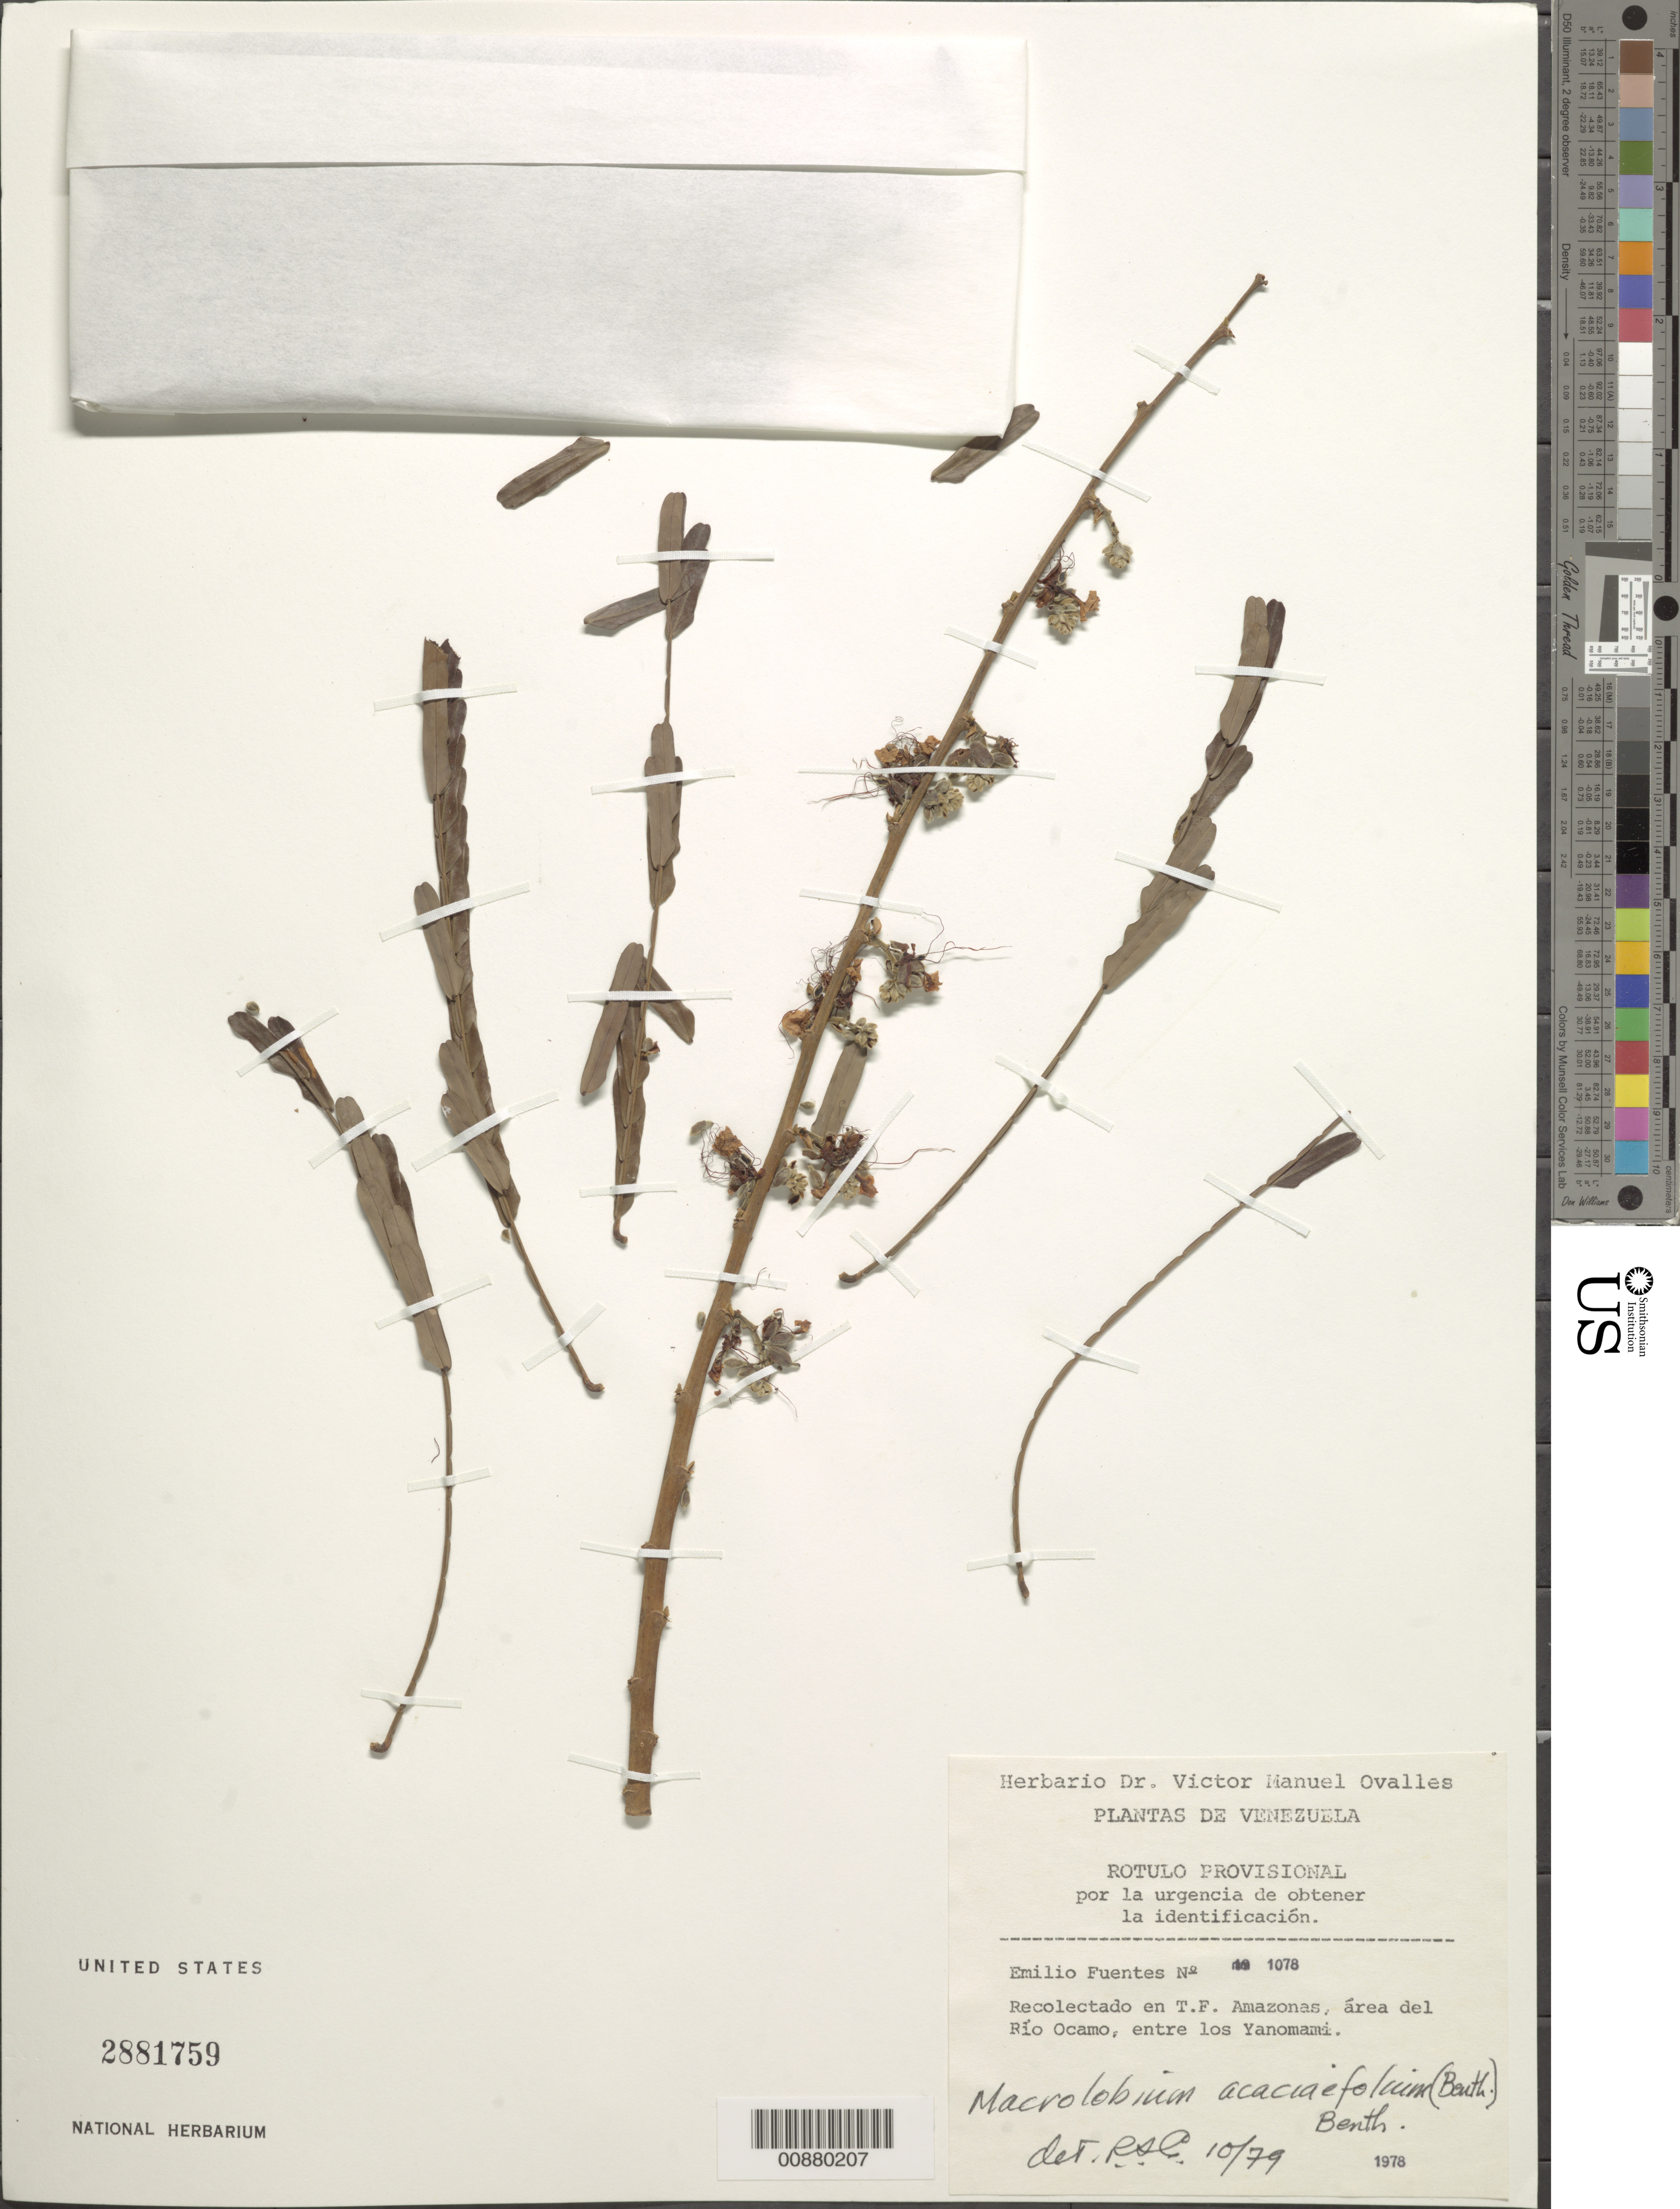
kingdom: Plantae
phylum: Tracheophyta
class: Magnoliopsida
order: Fabales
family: Fabaceae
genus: Macrolobium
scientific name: Macrolobium acaciifolium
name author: (Benth.) Benth.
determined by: Cowan, R. S.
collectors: E. Fuentes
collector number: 1078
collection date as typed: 1978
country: Venezuela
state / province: Amazonas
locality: Río Ocamo, entre los Yanomami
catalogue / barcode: US 2881759